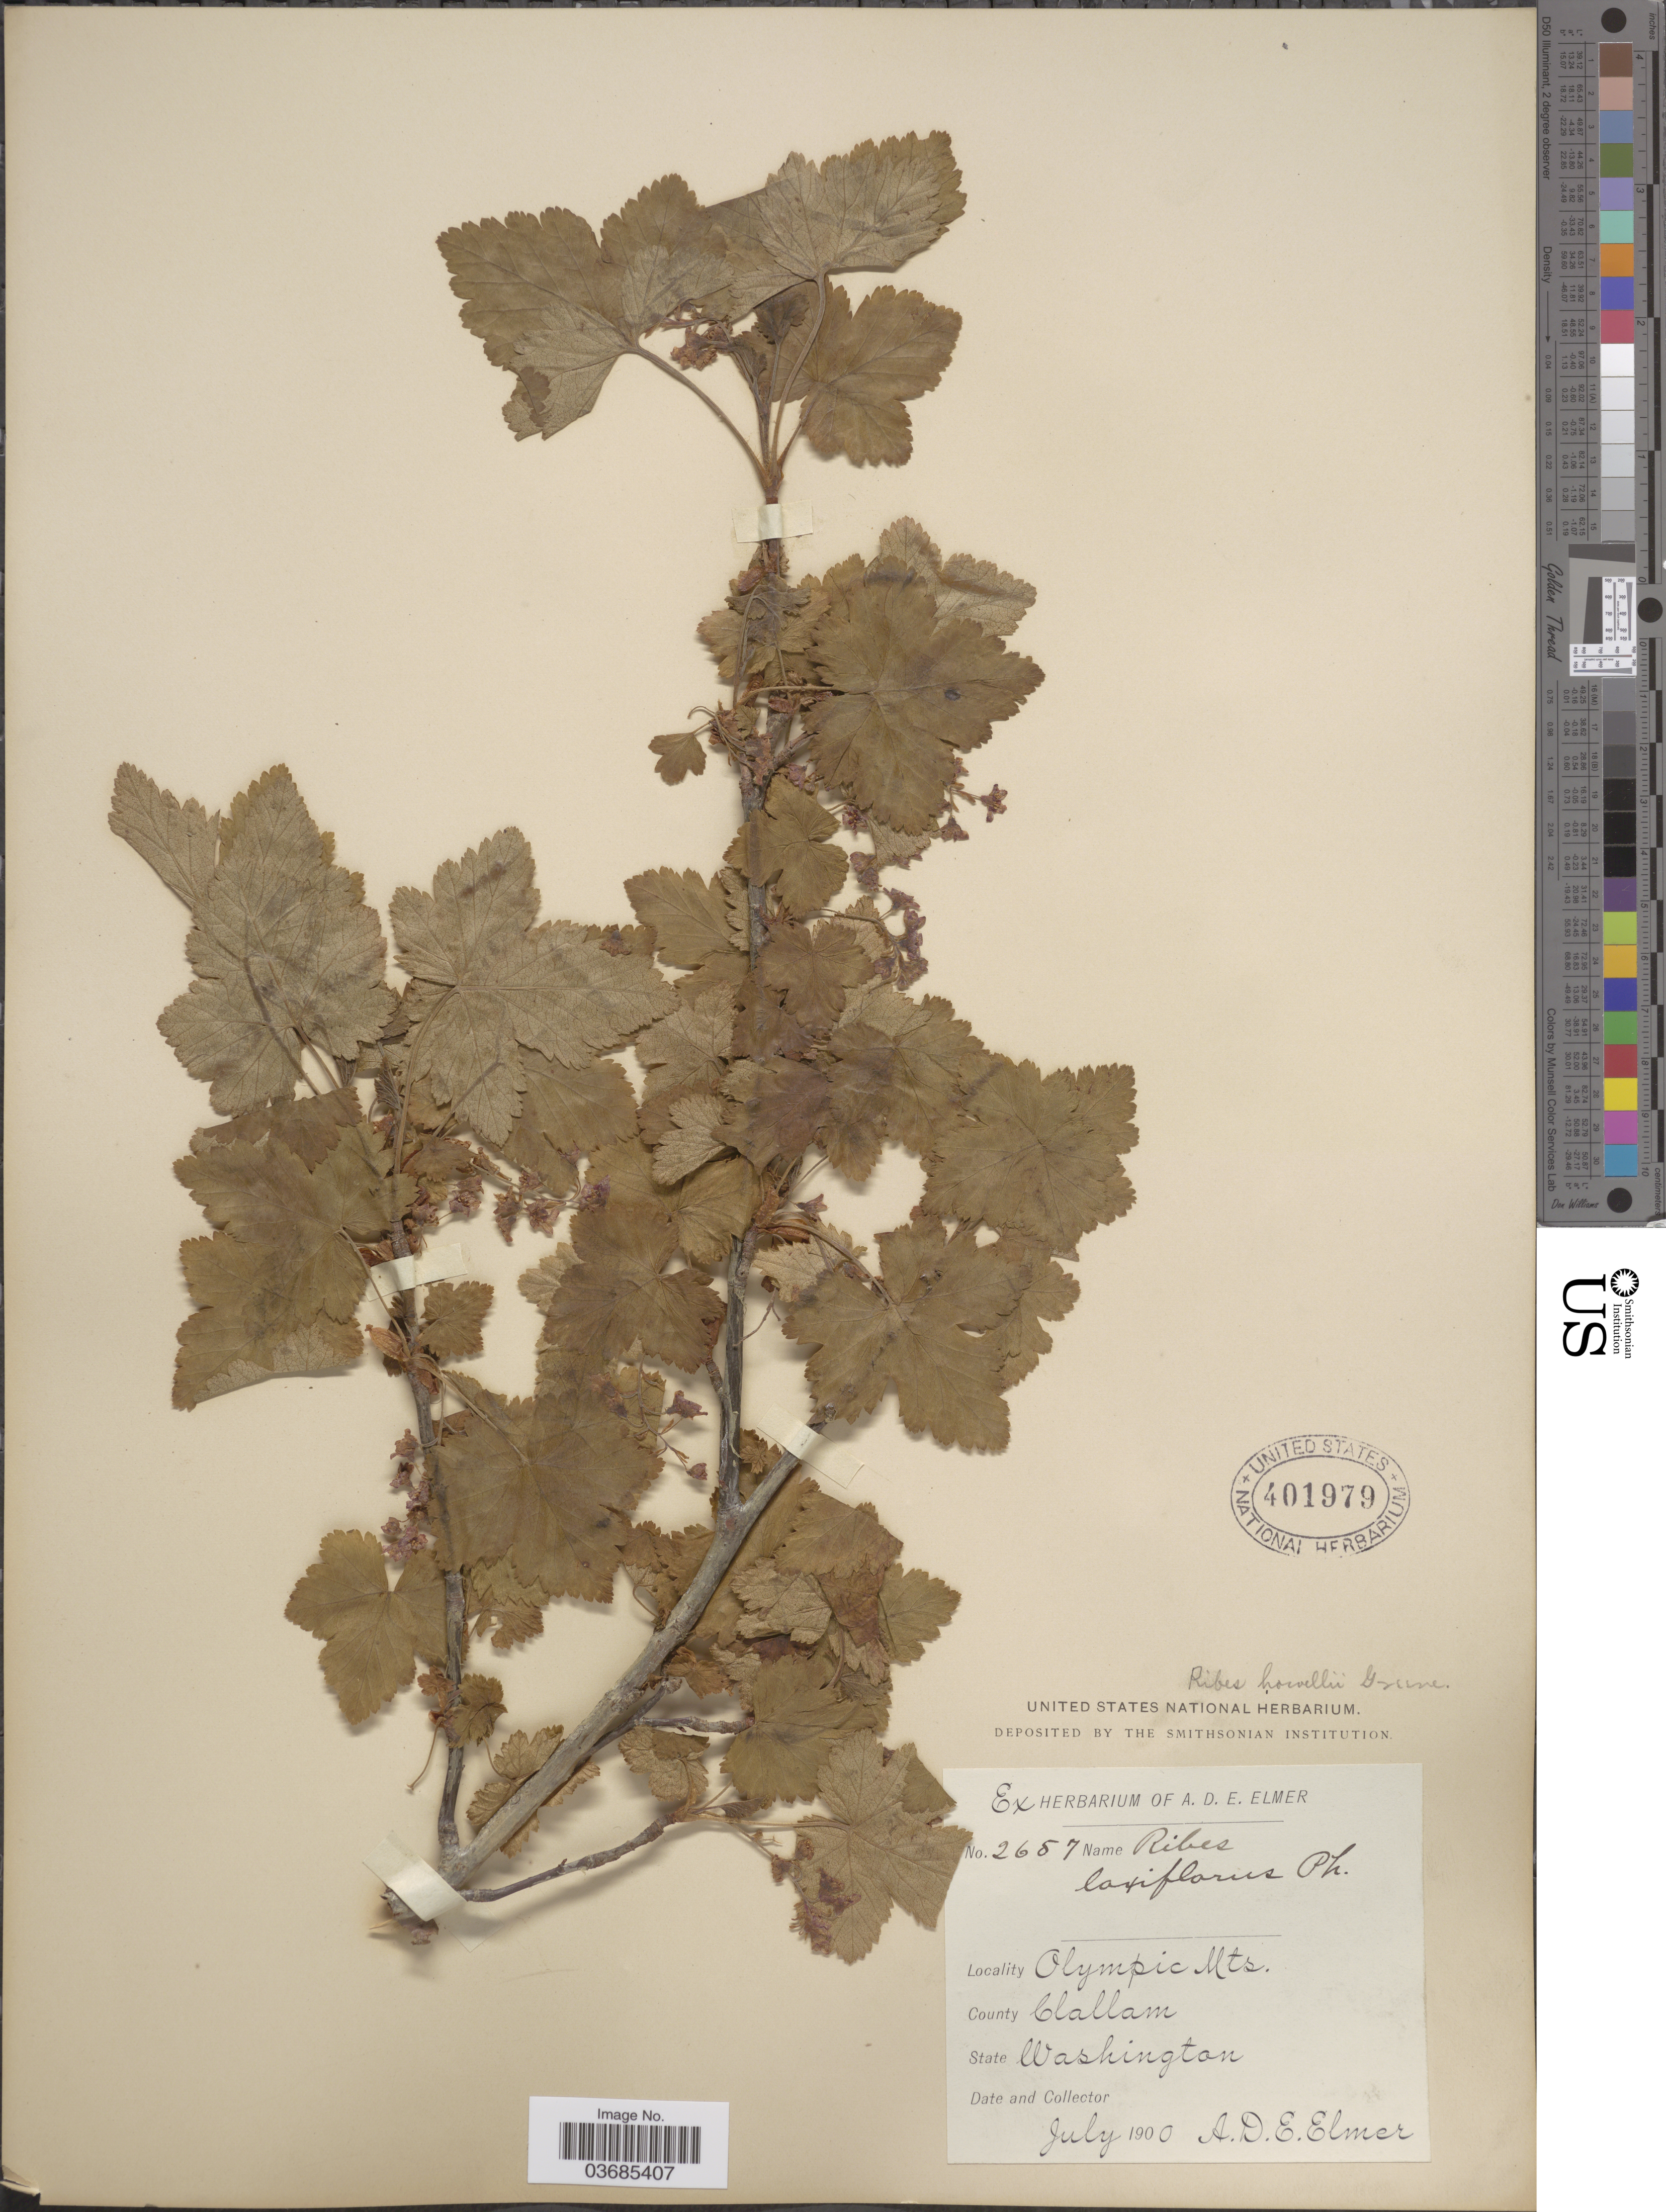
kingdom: Plantae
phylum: Tracheophyta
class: Magnoliopsida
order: Saxifragales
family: Grossulariaceae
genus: Ribes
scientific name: Ribes acerifolium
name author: Howell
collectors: A. D. E. Elmer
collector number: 2657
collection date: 1900-07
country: United States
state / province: Washington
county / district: Clallam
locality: Olympic Mts. County Clallam.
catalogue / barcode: US 401979